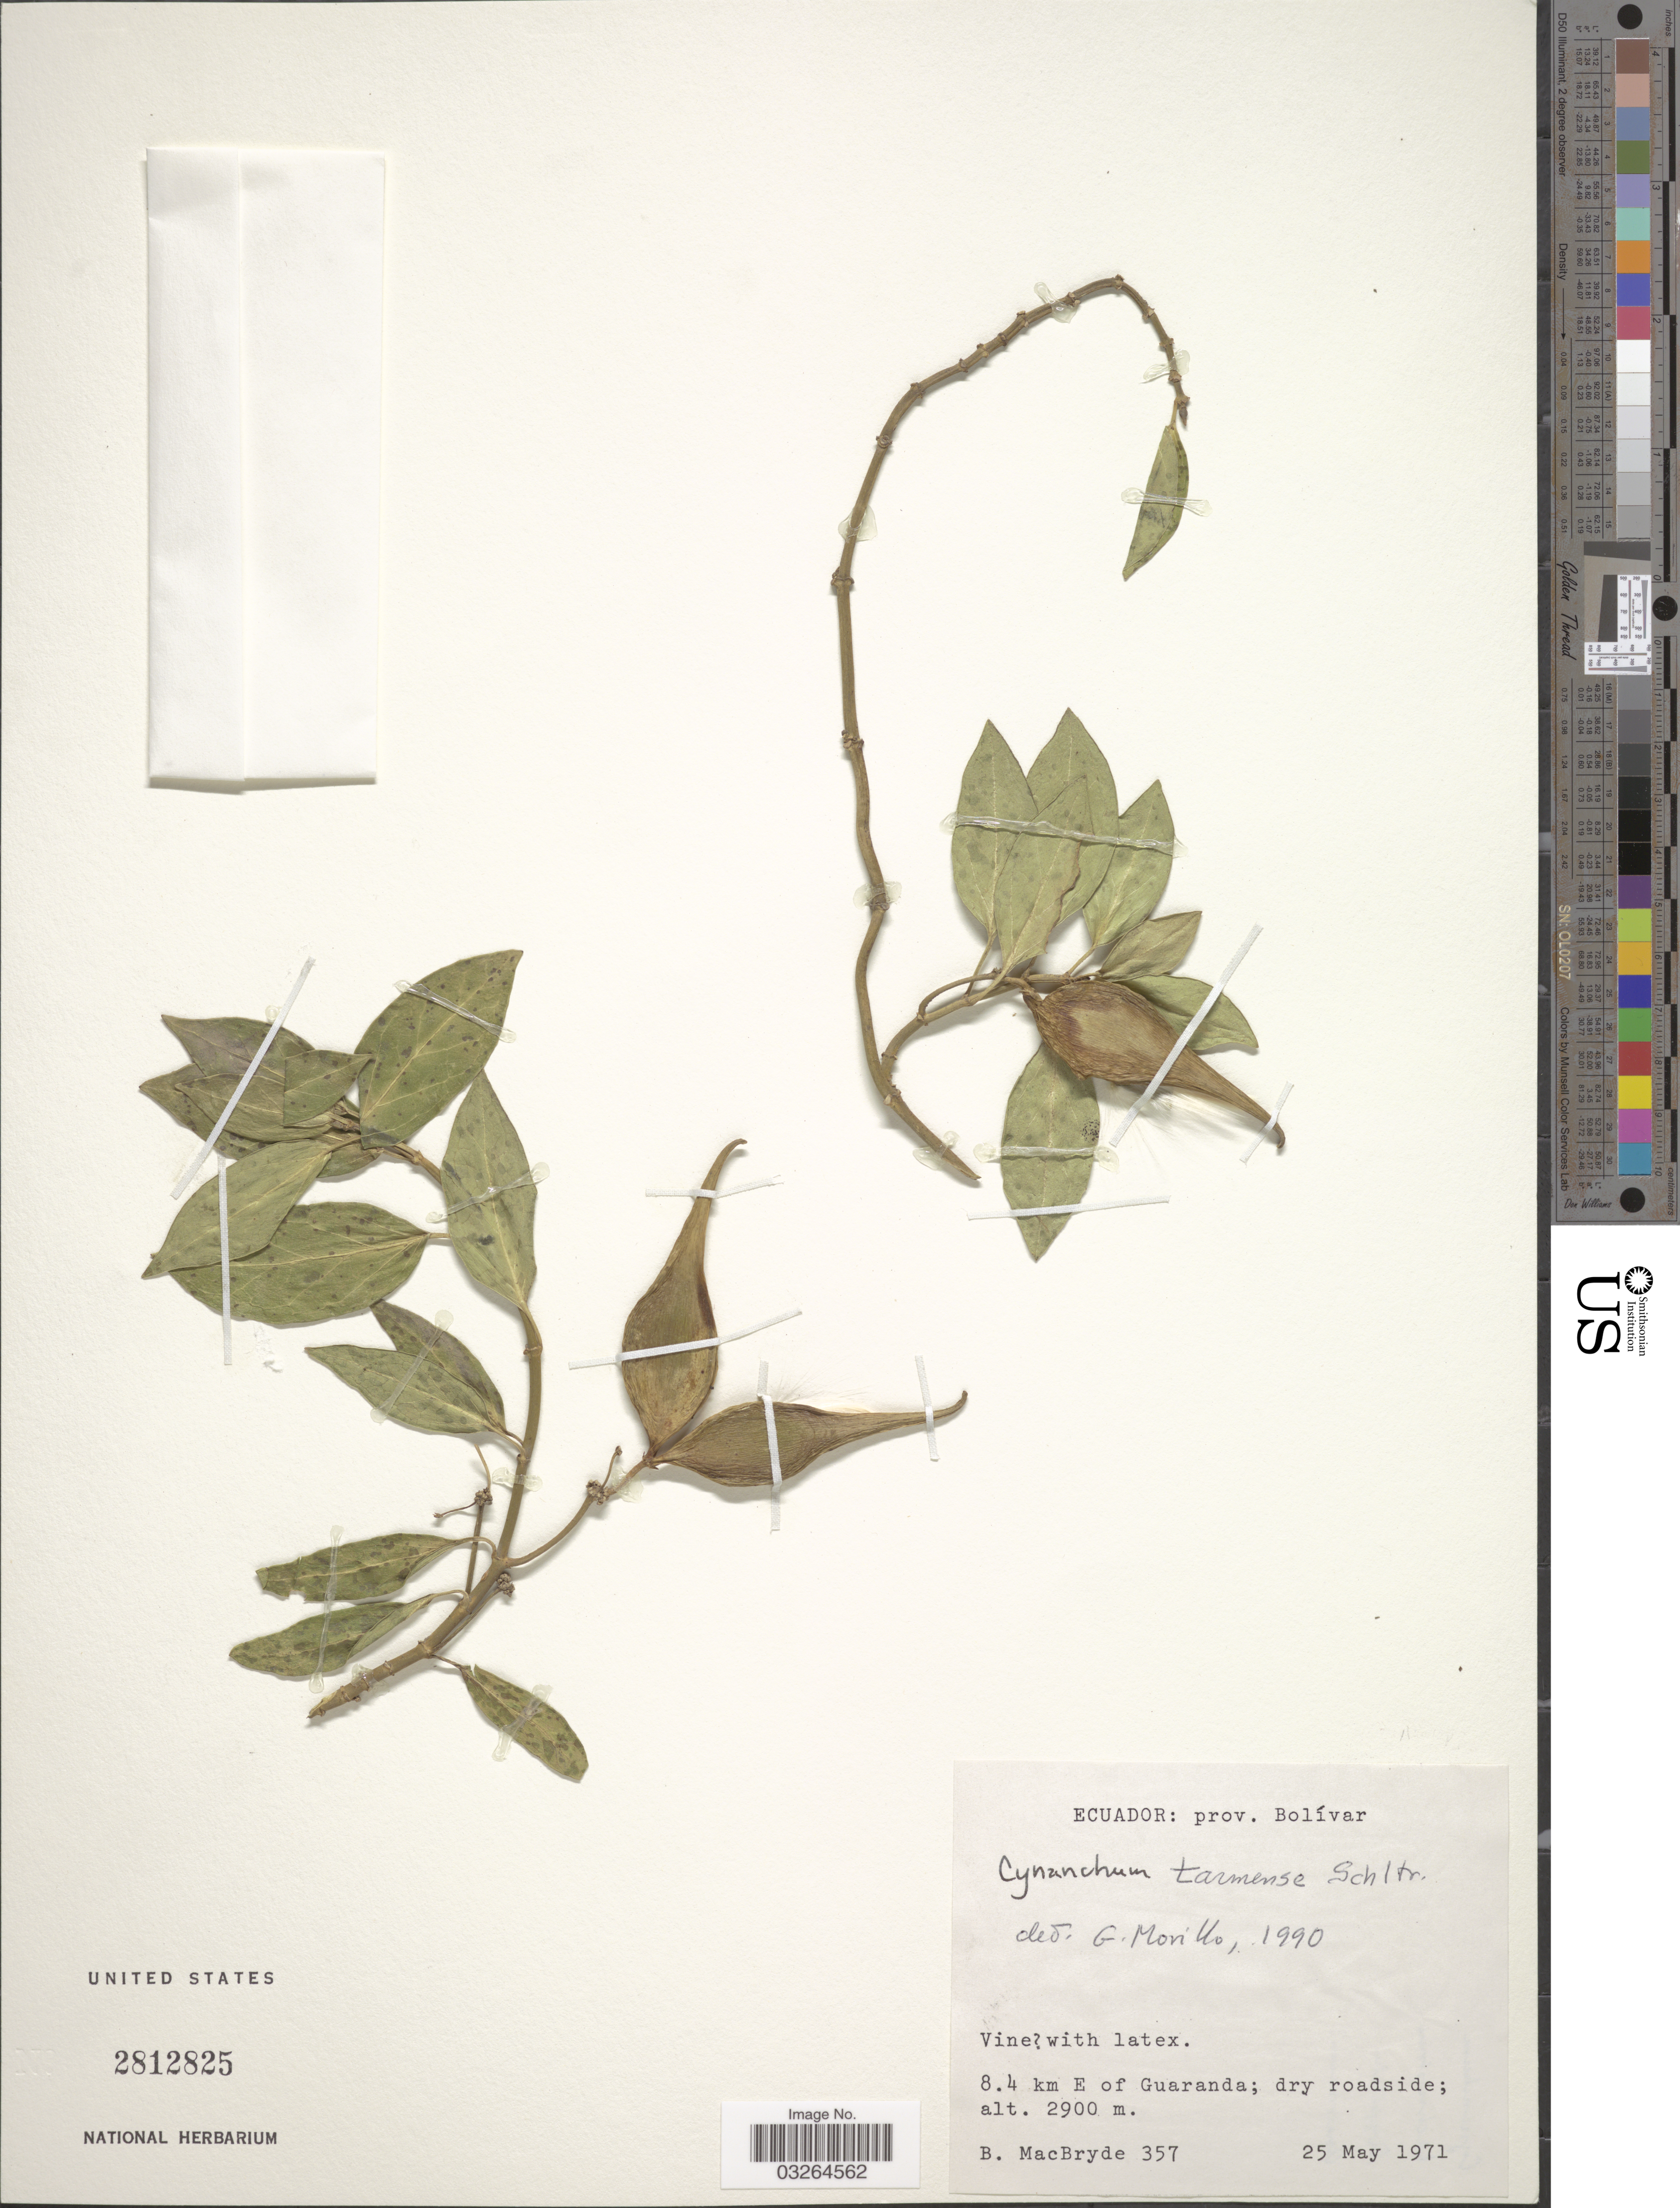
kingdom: Plantae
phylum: Tracheophyta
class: Magnoliopsida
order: Gentianales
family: Apocynaceae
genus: Cynanchum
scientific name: Cynanchum tarmense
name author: Schltr.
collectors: B. MacBryde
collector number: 357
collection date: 1971-05-25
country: Ecuador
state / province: Bolívar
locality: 8.4 km E of Guaranda; dry roadside.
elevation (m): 2900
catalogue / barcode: US 2812825